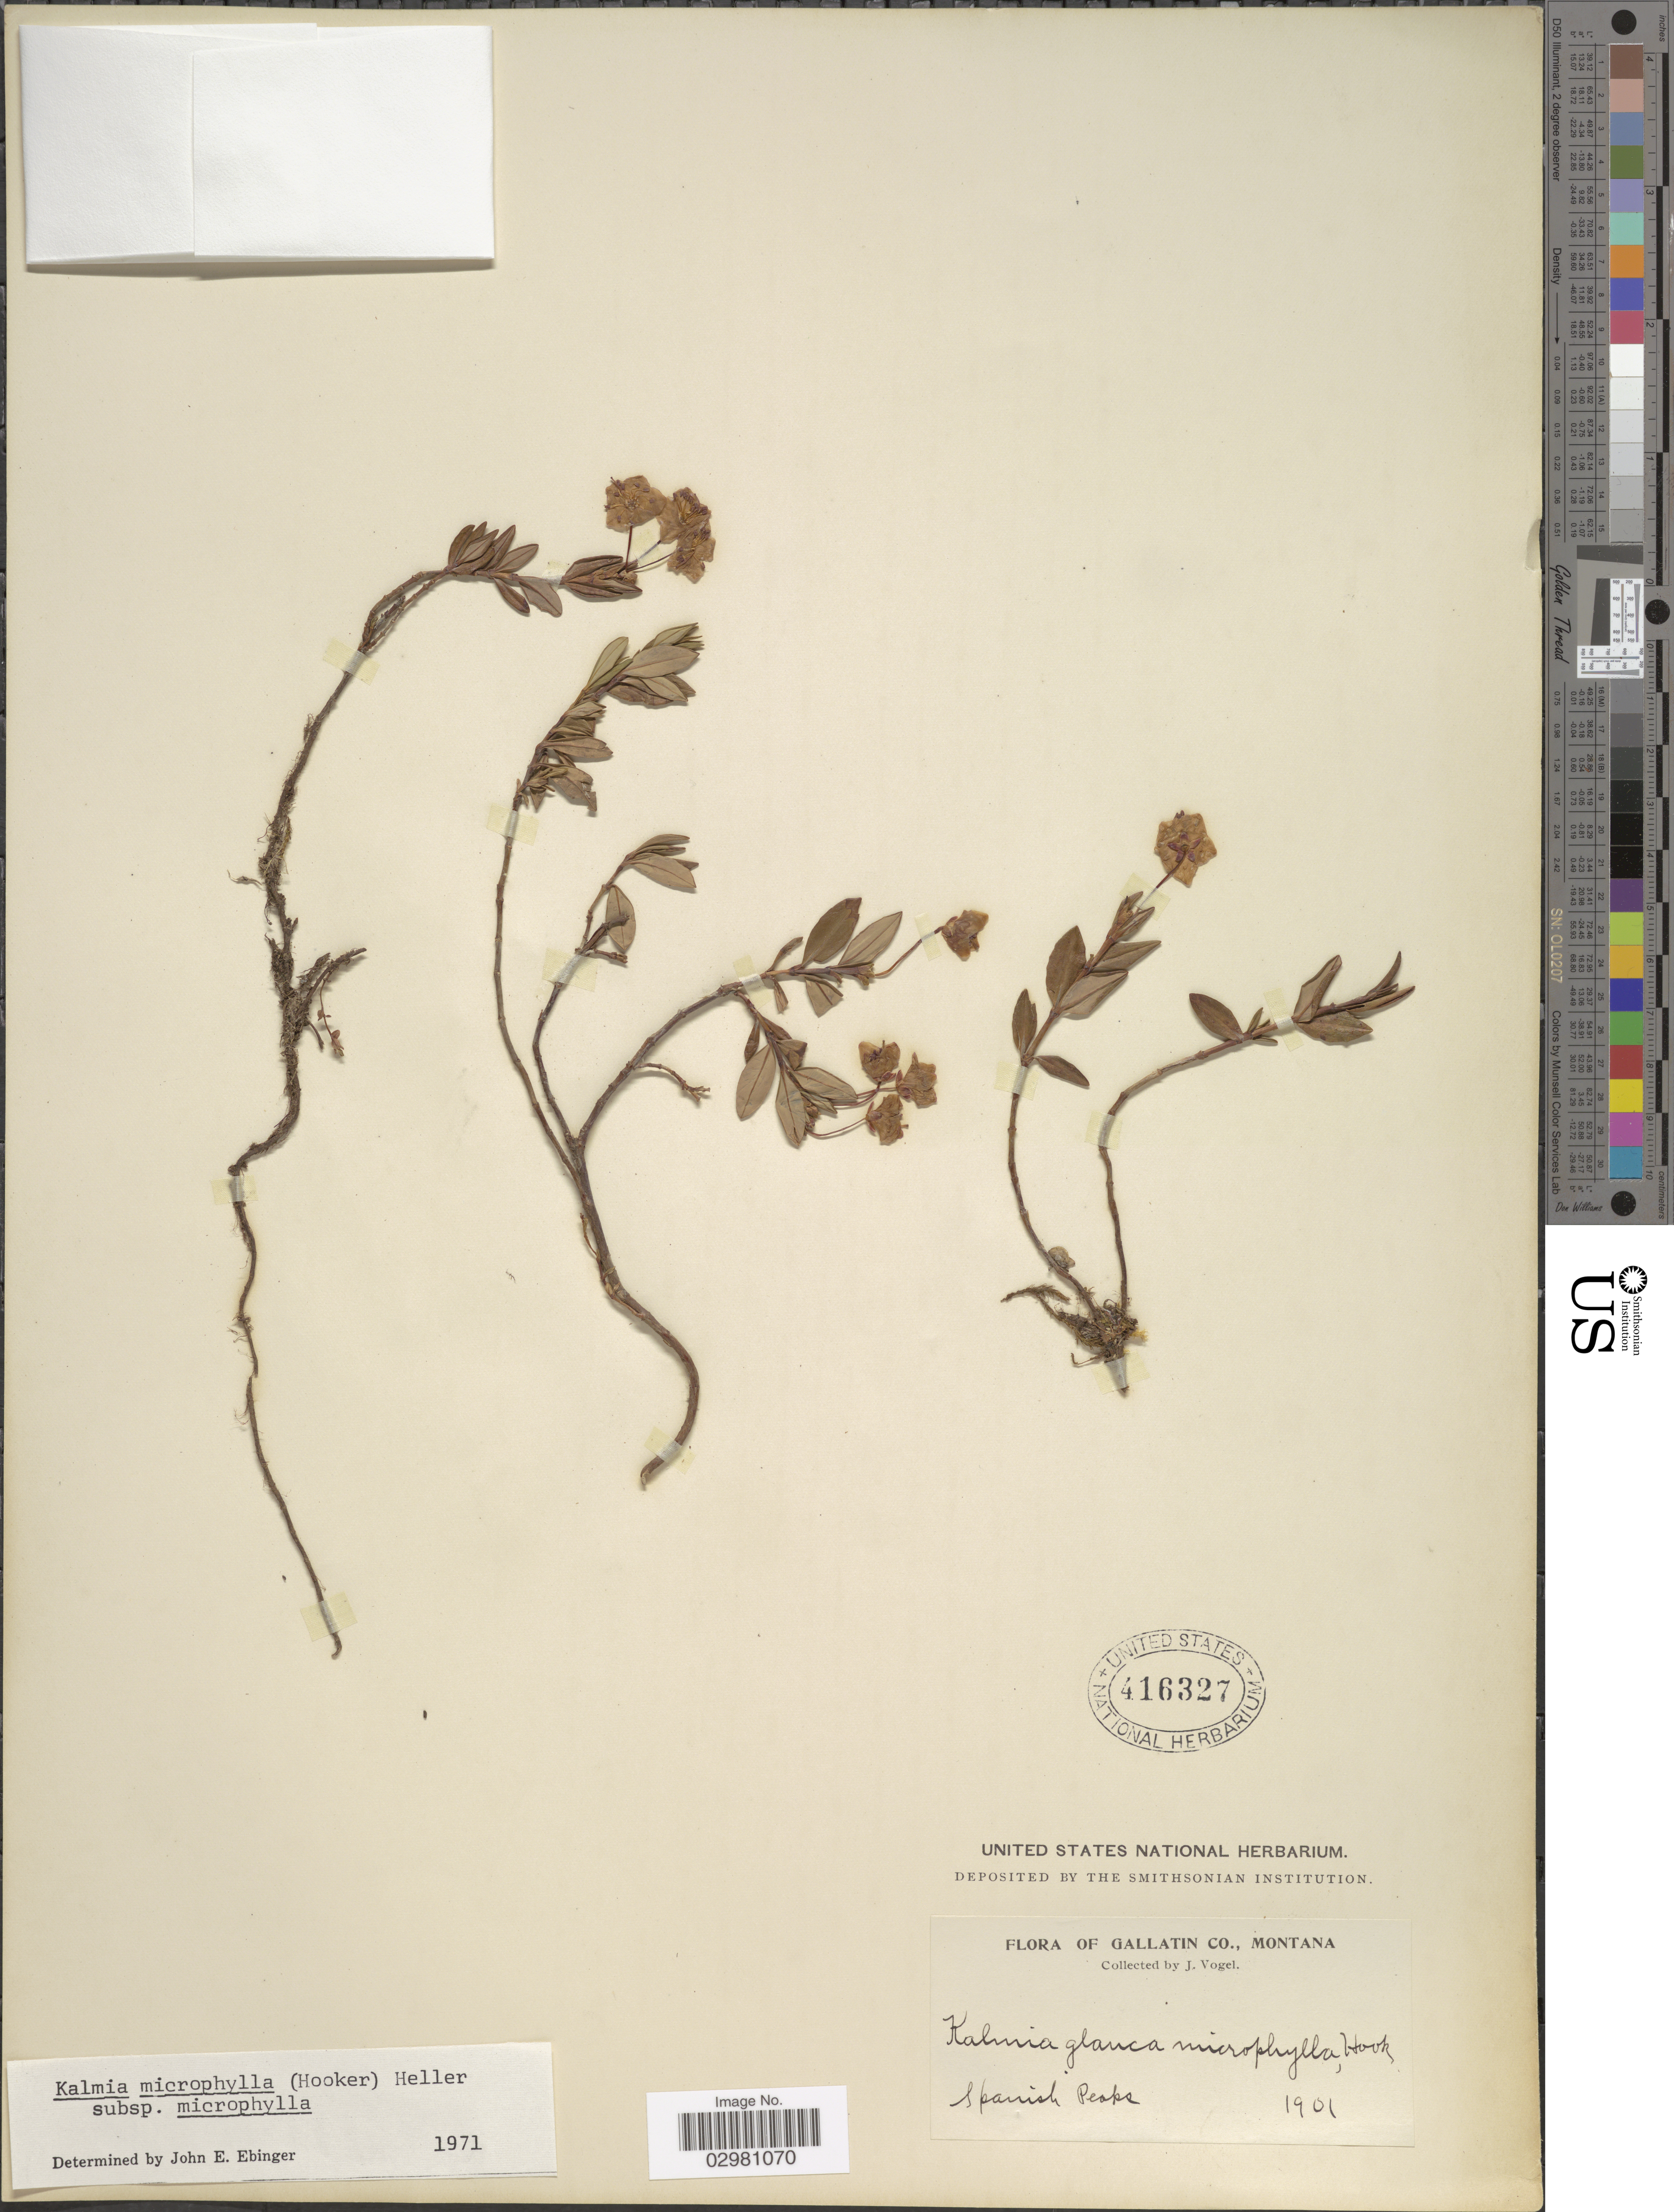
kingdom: Plantae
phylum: Tracheophyta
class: Magnoliopsida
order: Ericales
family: Ericaceae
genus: Kalmia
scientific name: Kalmia microphylla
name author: (Hook.) A. Heller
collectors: J. Vogel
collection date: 1901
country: United States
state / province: Montana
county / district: Gallatin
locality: Spanish Peaks.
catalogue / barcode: US 416327